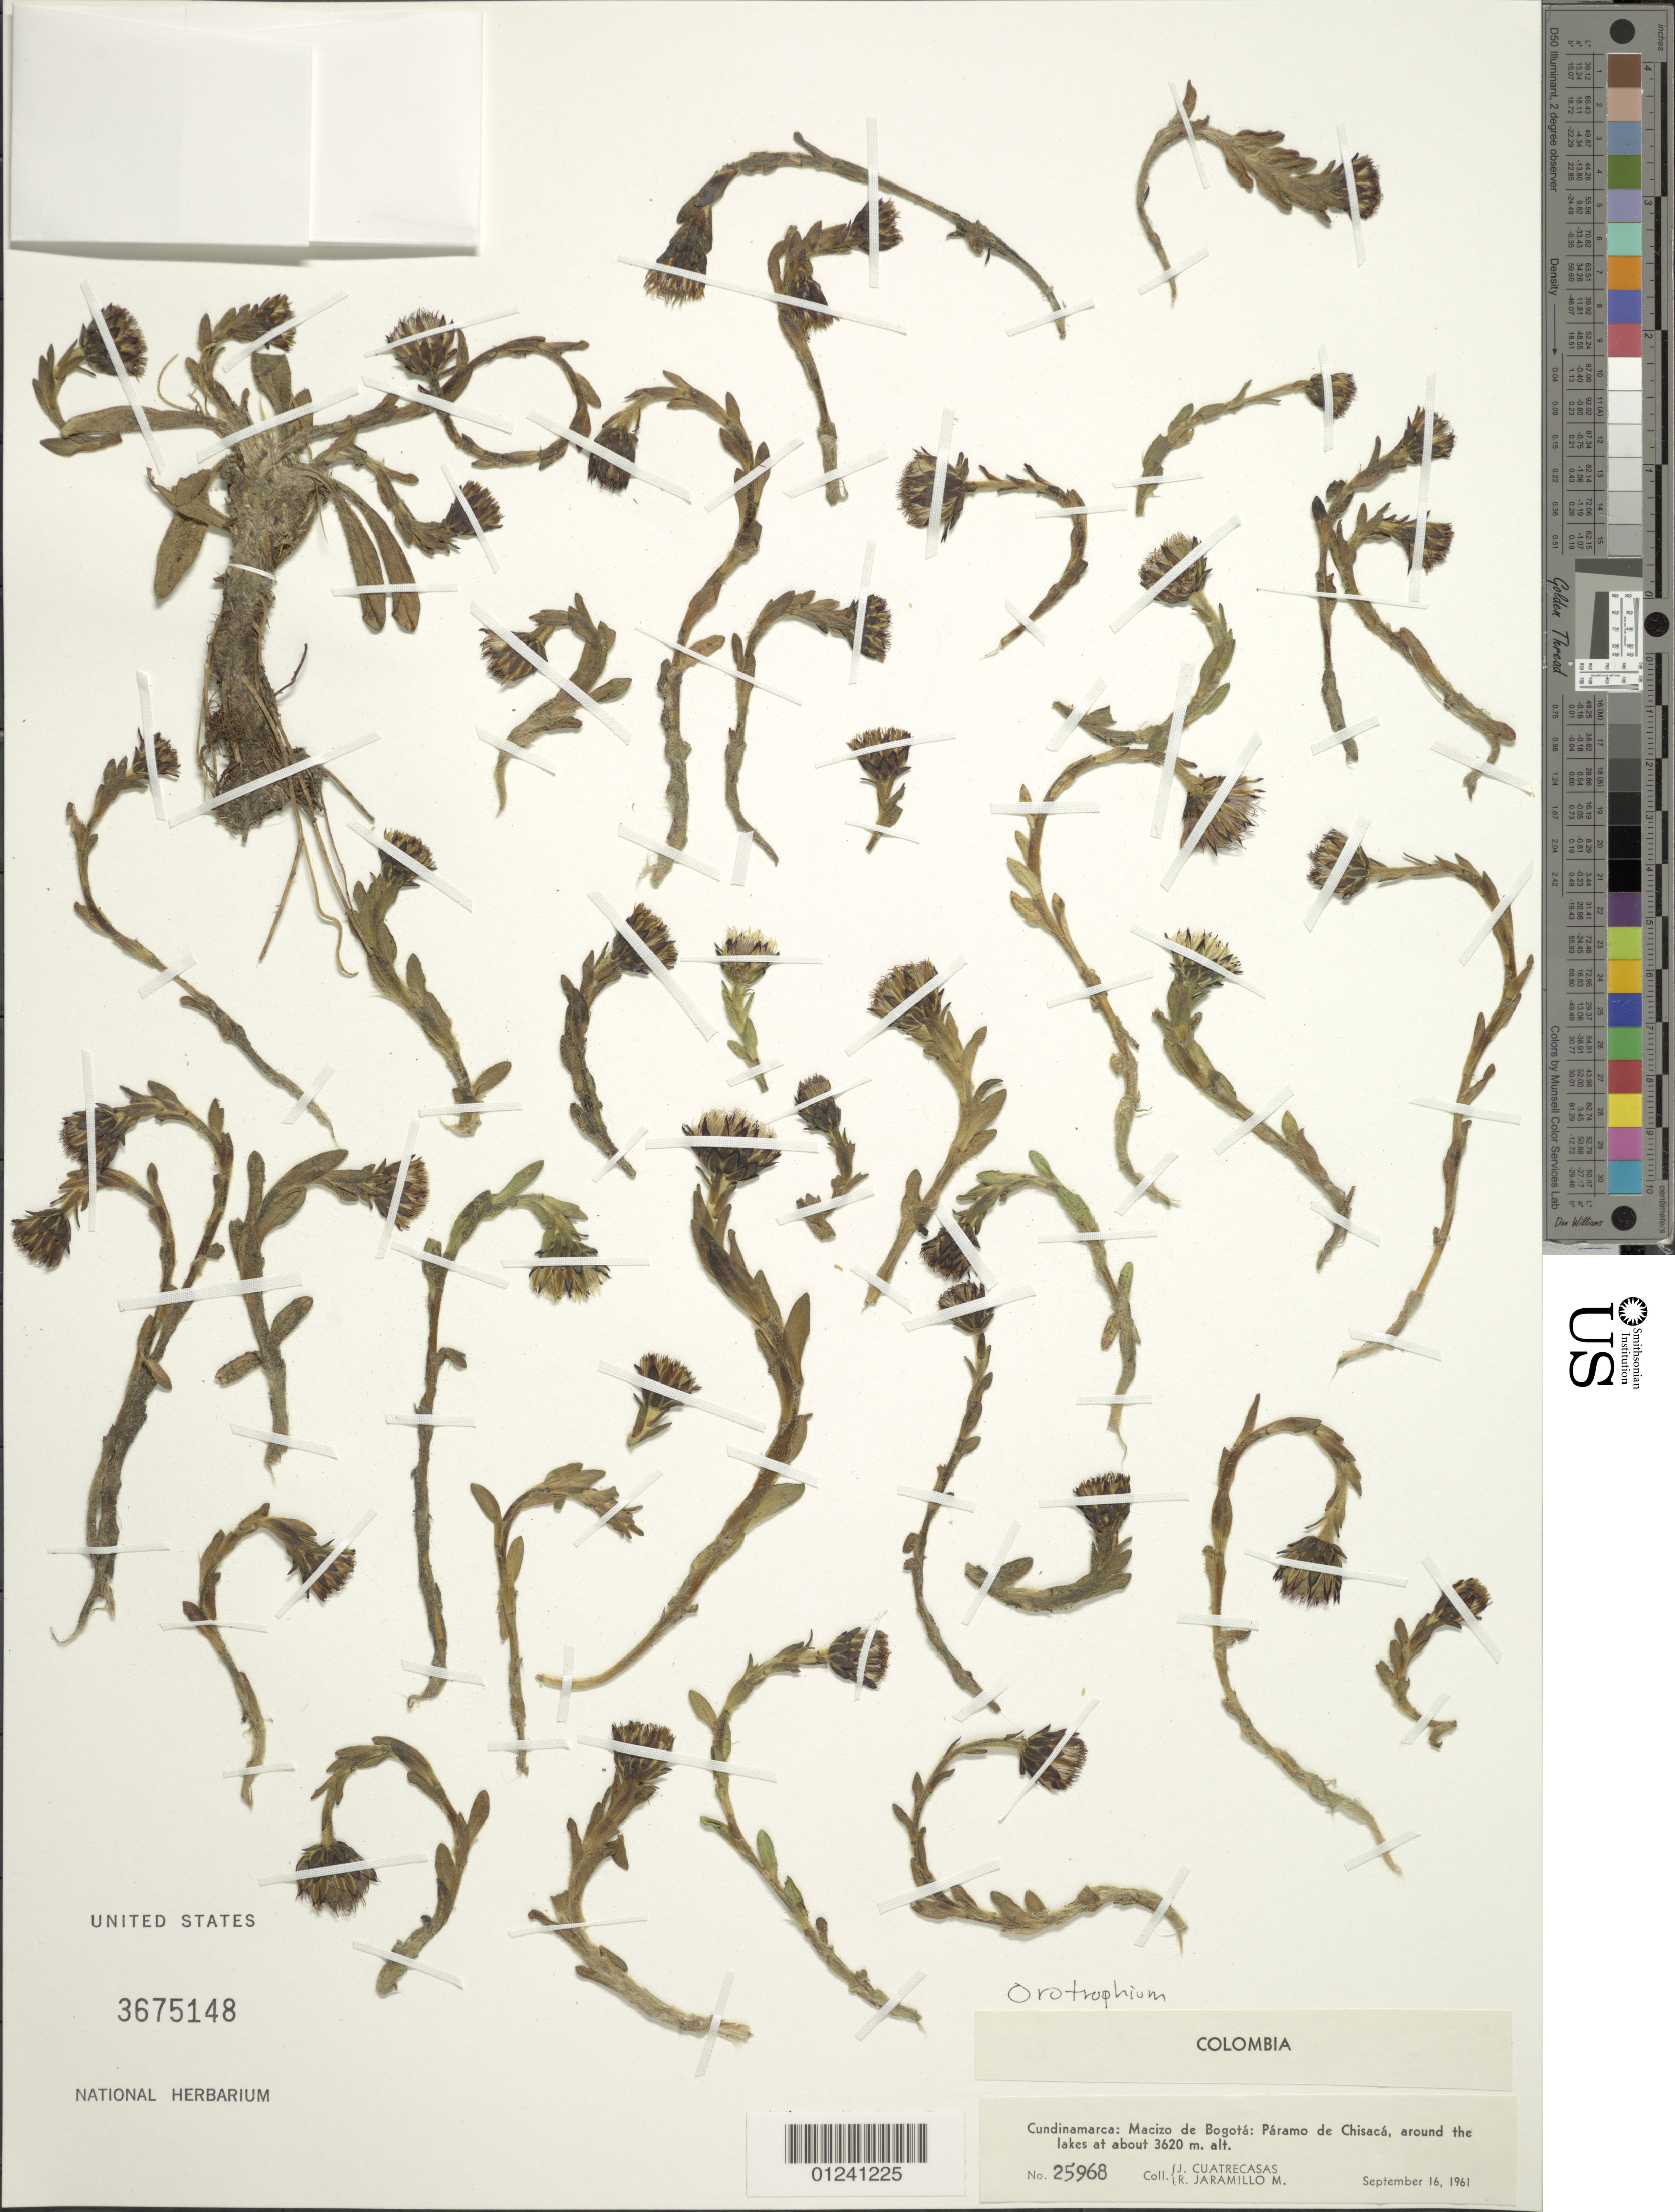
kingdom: Plantae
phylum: Tracheophyta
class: Magnoliopsida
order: Asterales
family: Asteraceae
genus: Oritrophium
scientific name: Oritrophium sp.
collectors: J. Cuatrecasas & R. Jaramillo M.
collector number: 25968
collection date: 1961-09-16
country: Colombia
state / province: Cundinamarca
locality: Macizo de Bogota: Páramo de Chisacá, around the lakes.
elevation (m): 3620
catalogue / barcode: US 3675148